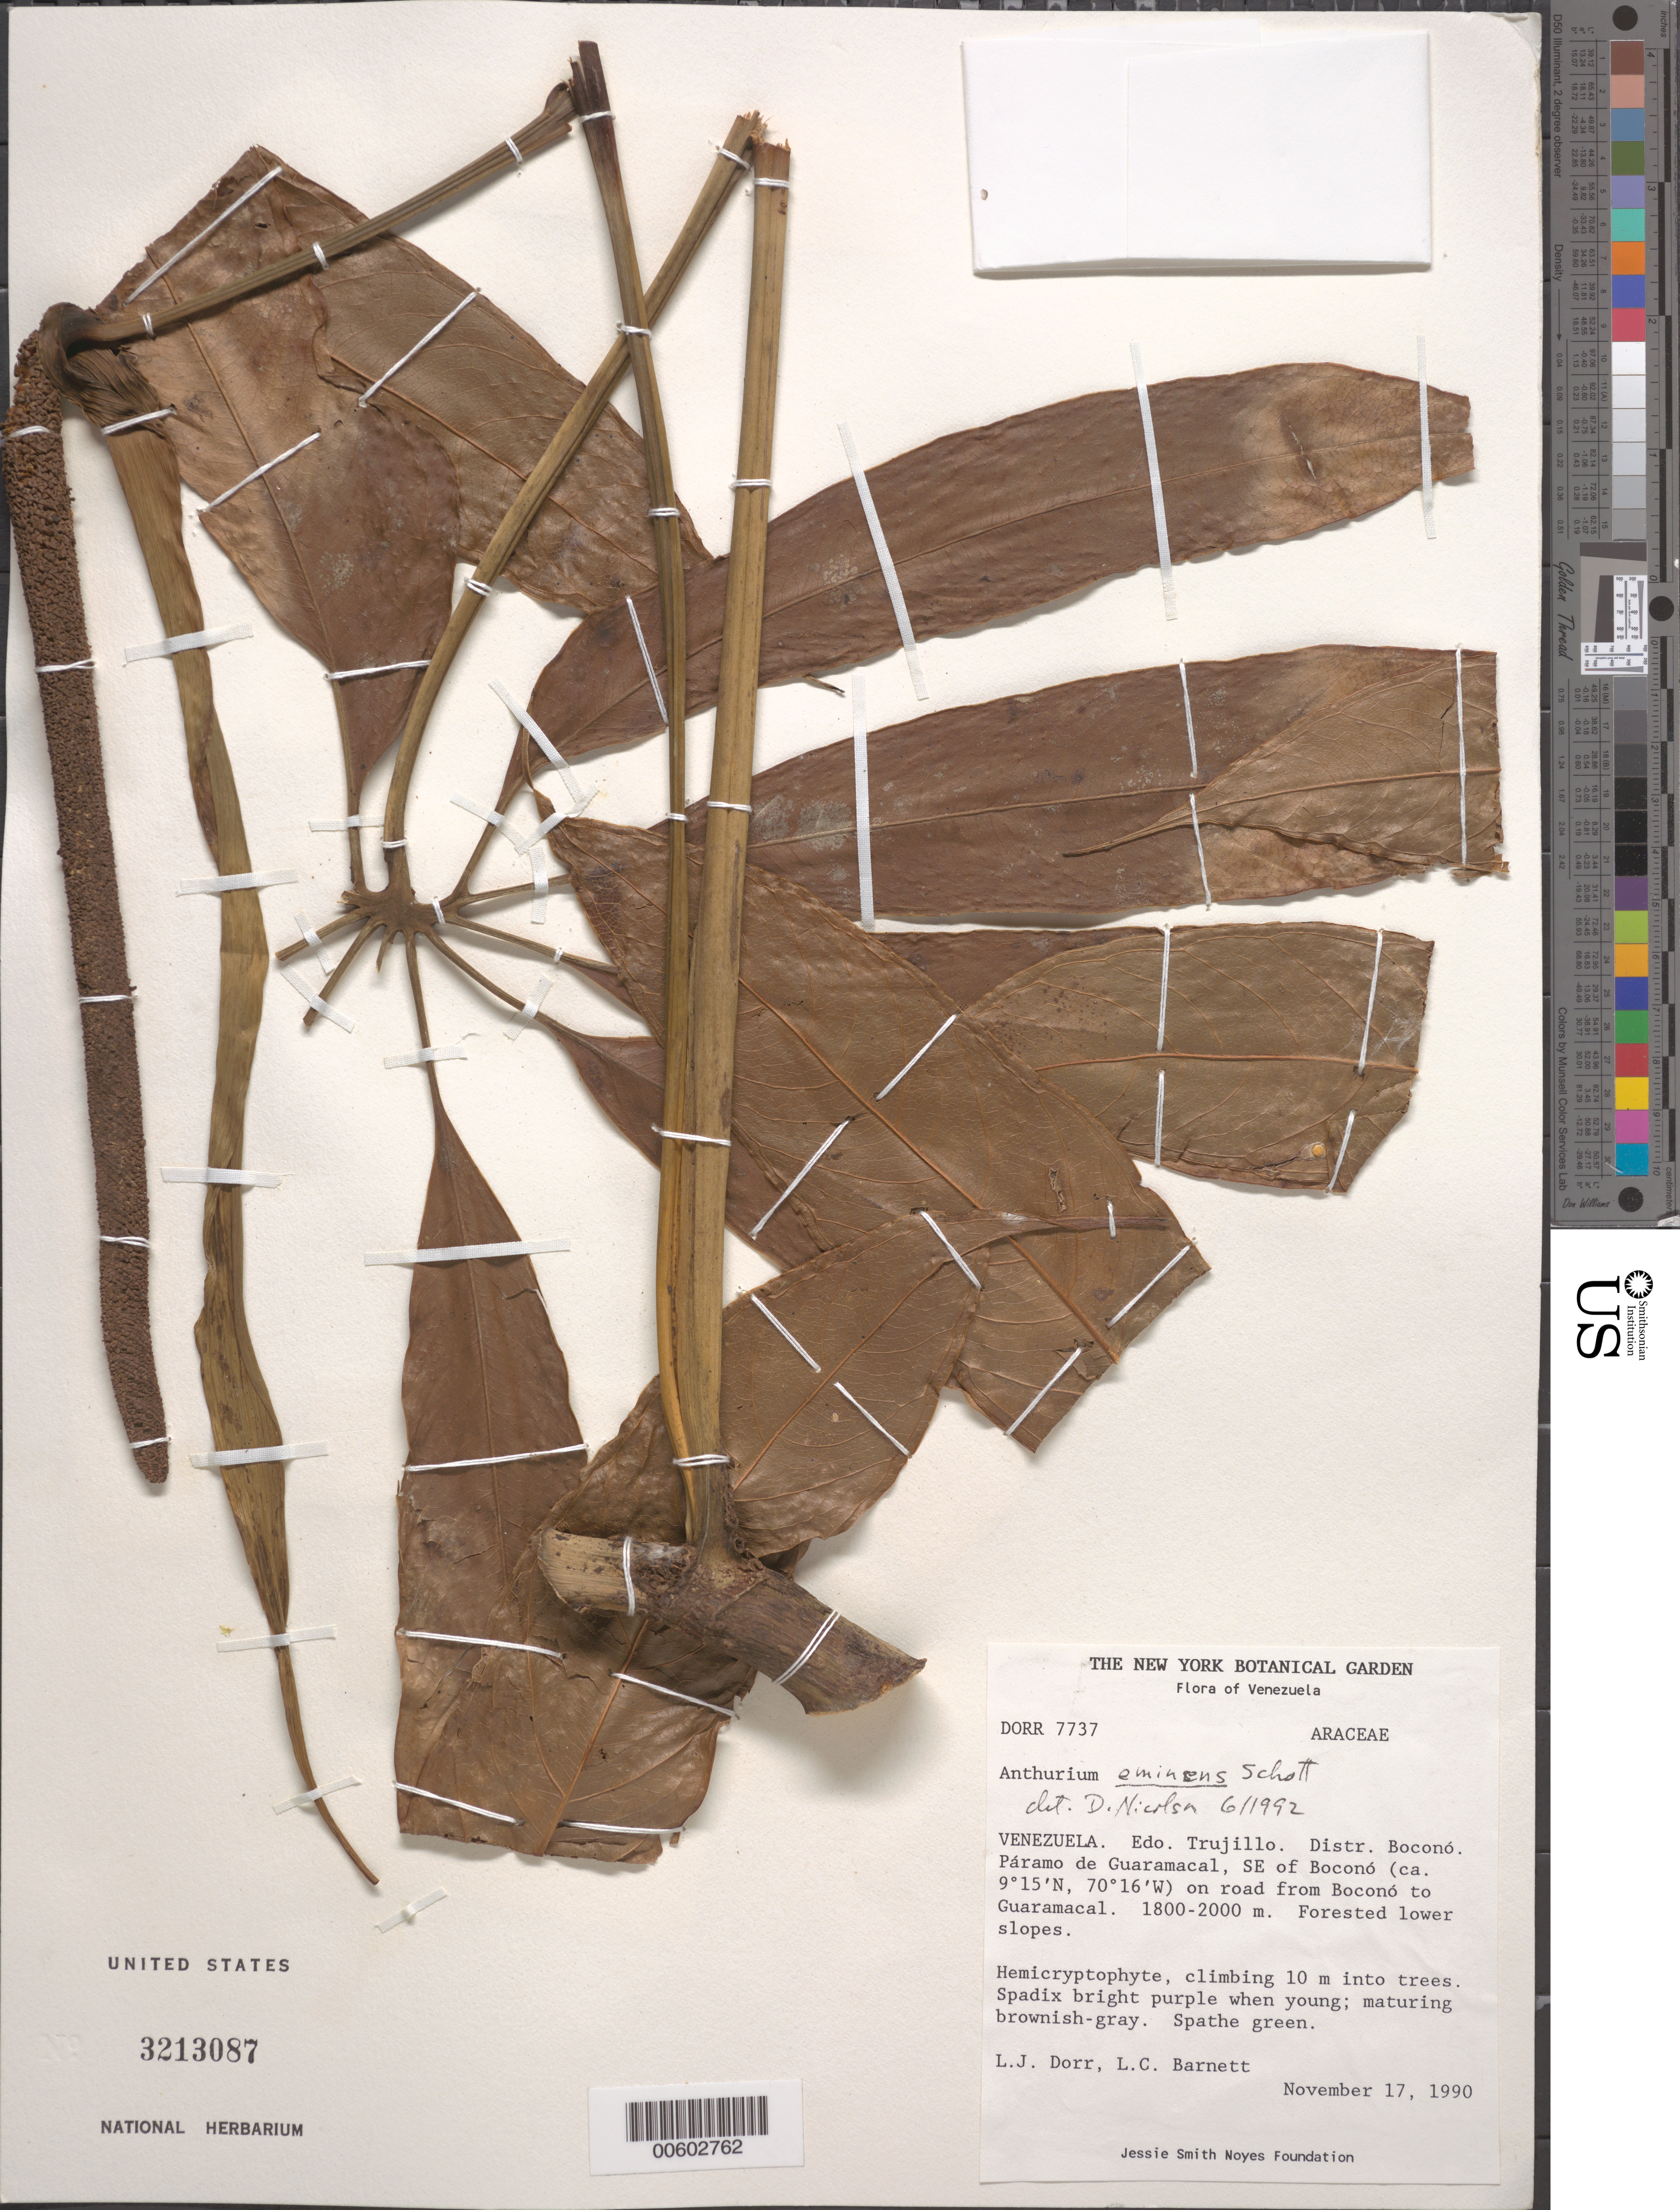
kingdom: Plantae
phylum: Tracheophyta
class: Liliopsida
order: Alismatales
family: Araceae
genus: Anthurium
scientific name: Anthurium eminens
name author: Schott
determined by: Nicolson, Dan H.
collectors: L. J. Dorr & L. C. Barnett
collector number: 7737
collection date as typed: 17 Nov 1990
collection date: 1990-11-17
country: Venezuela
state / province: Trujillo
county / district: Boconó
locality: Páramo de Guaramacal, SE of Boconó on road from Boconó to Guaramacal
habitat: Forested lower slopes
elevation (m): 1800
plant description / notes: NY, PORT, US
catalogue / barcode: US 3213087